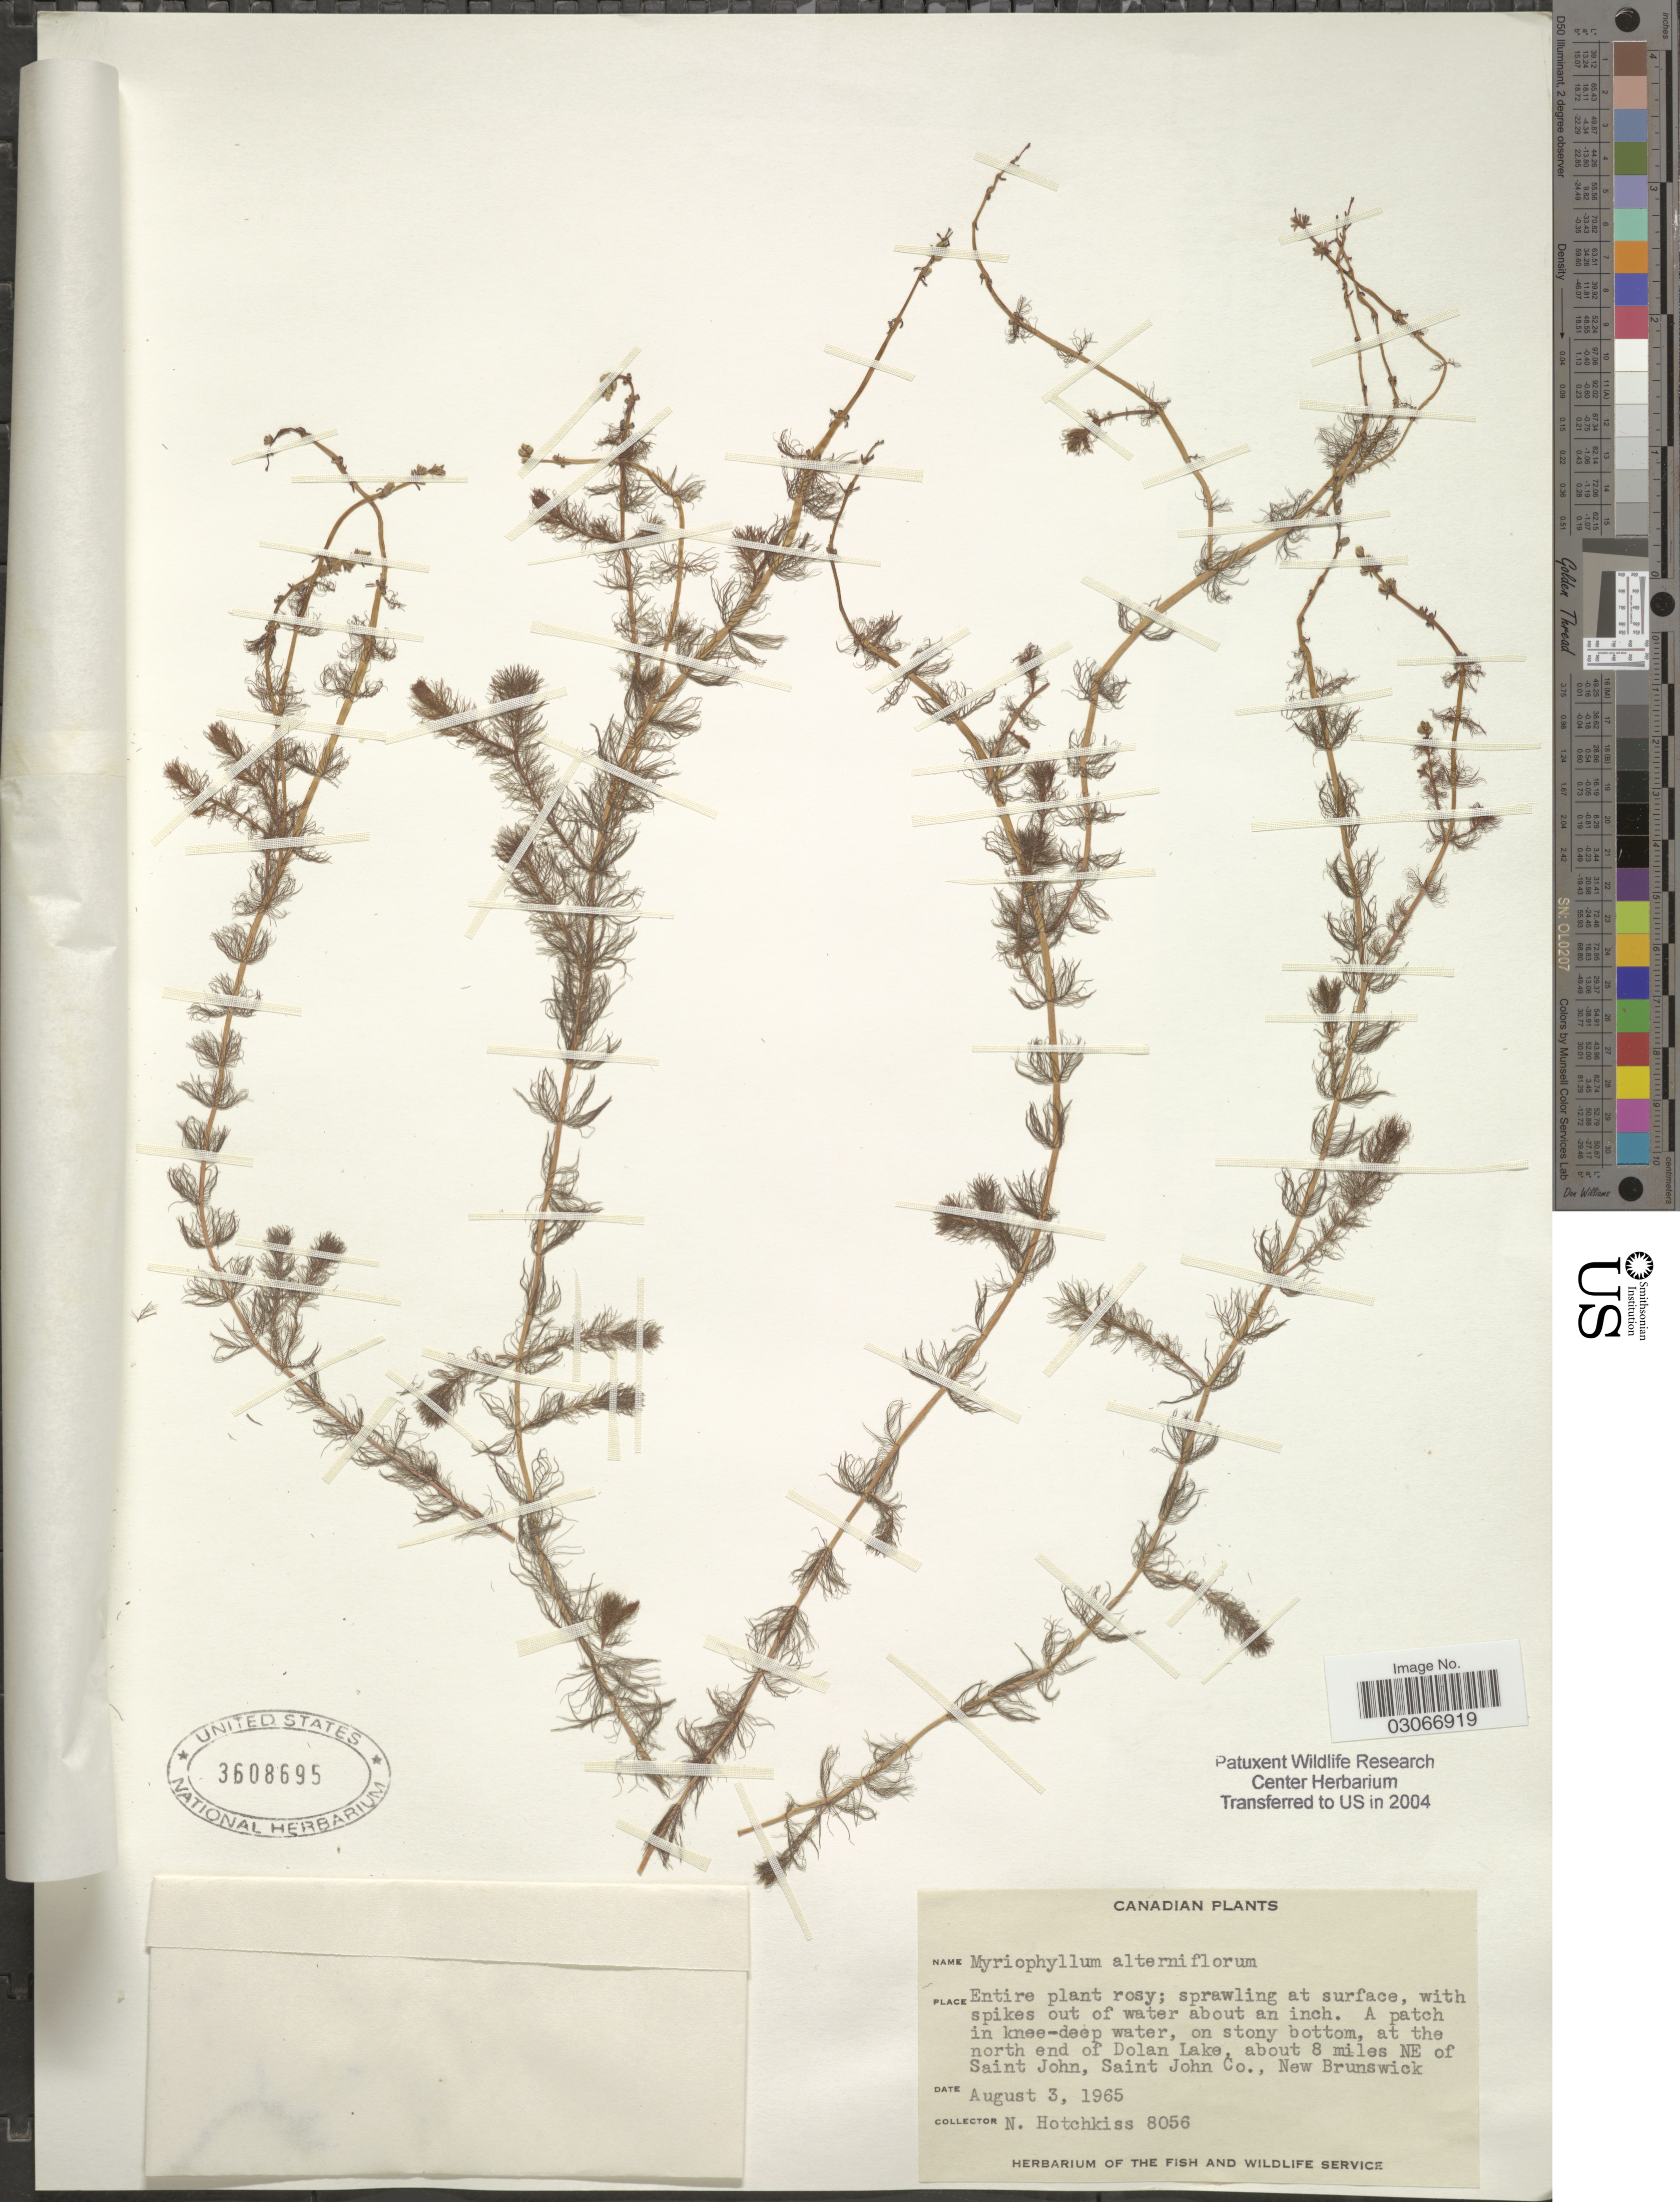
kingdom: Plantae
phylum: Tracheophyta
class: Magnoliopsida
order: Saxifragales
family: Haloragaceae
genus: Myriophyllum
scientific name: Myriophyllum alterniflorum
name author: DC.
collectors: N. Hotchkiss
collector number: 8056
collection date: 1965-08-03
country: Canada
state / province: New Brunswick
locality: At the north end of Dolan Lake, about 8 miles NE of Saint John, Saint John Co., New Brunswick.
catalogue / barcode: US 3608695